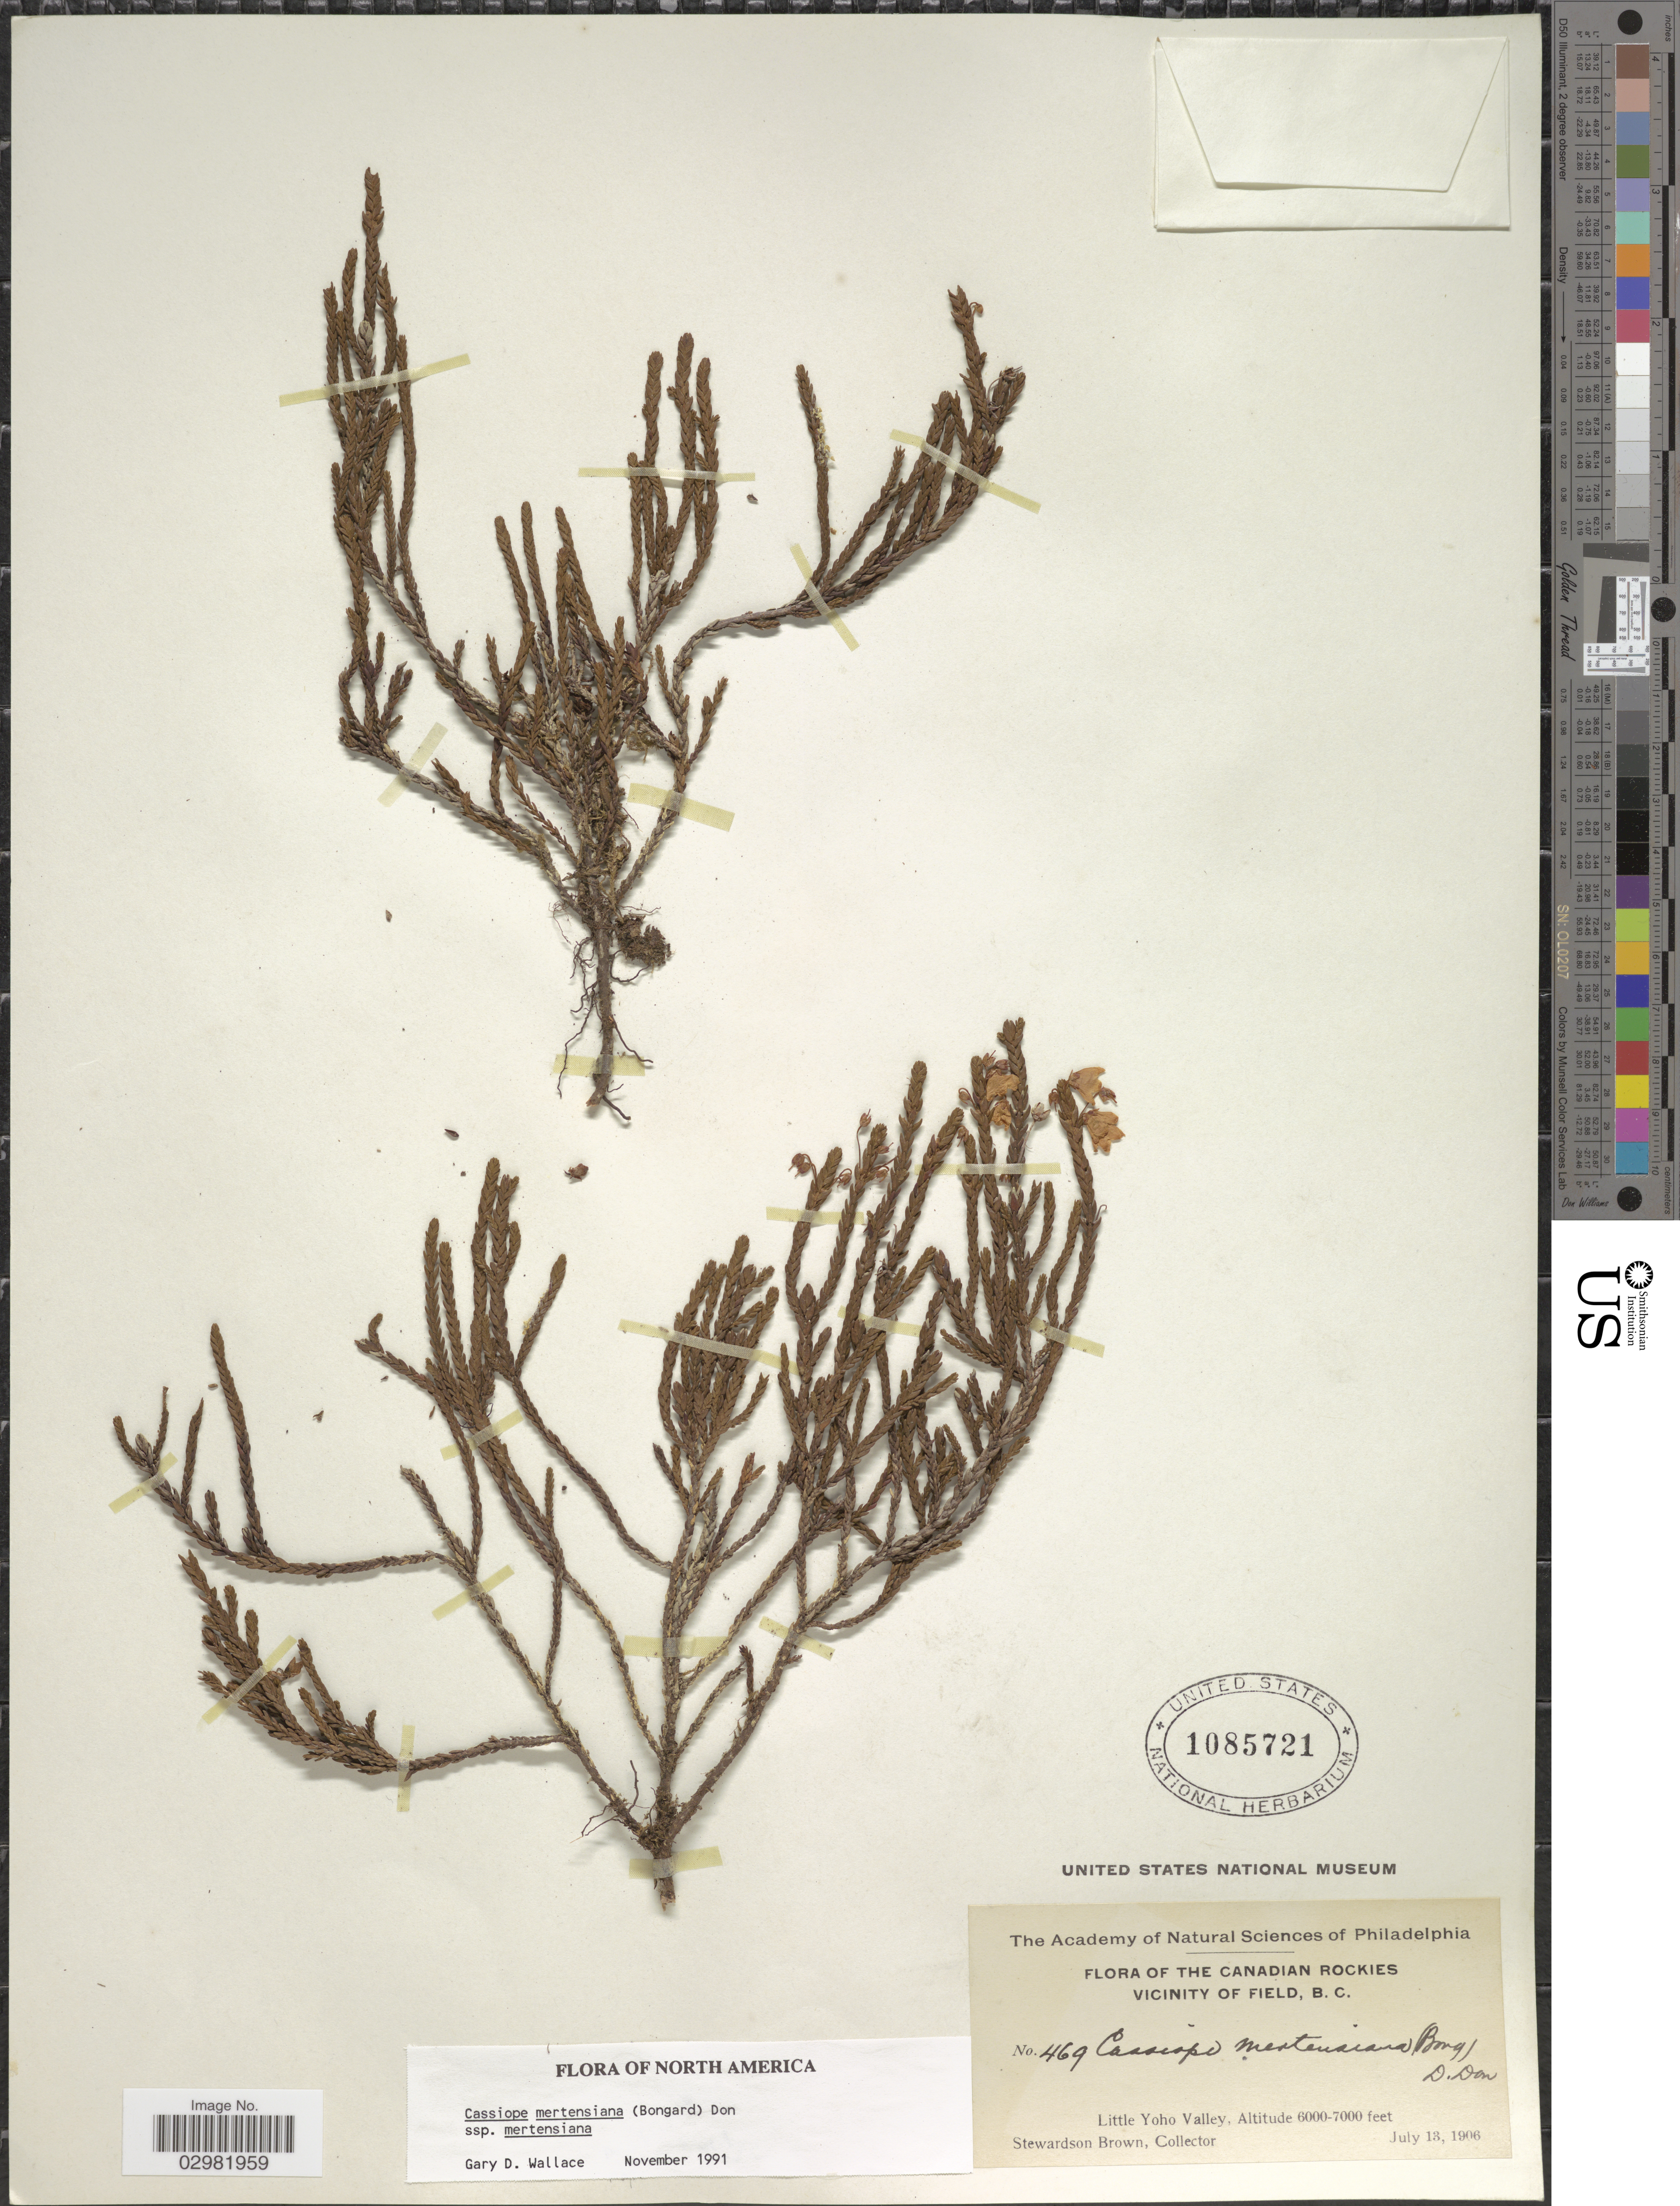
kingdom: Plantae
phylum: Tracheophyta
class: Magnoliopsida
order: Ericales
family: Ericaceae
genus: Cassiope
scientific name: Cassiope mertensiana subsp. mertensiana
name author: (Bong.) G. Don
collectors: S. Brown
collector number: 469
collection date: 1906-07-13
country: Canada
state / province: British Columbia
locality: The Canadian Rockies, Vicinity of Field, Little Yoho Valley.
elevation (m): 1829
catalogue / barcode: US 1085721